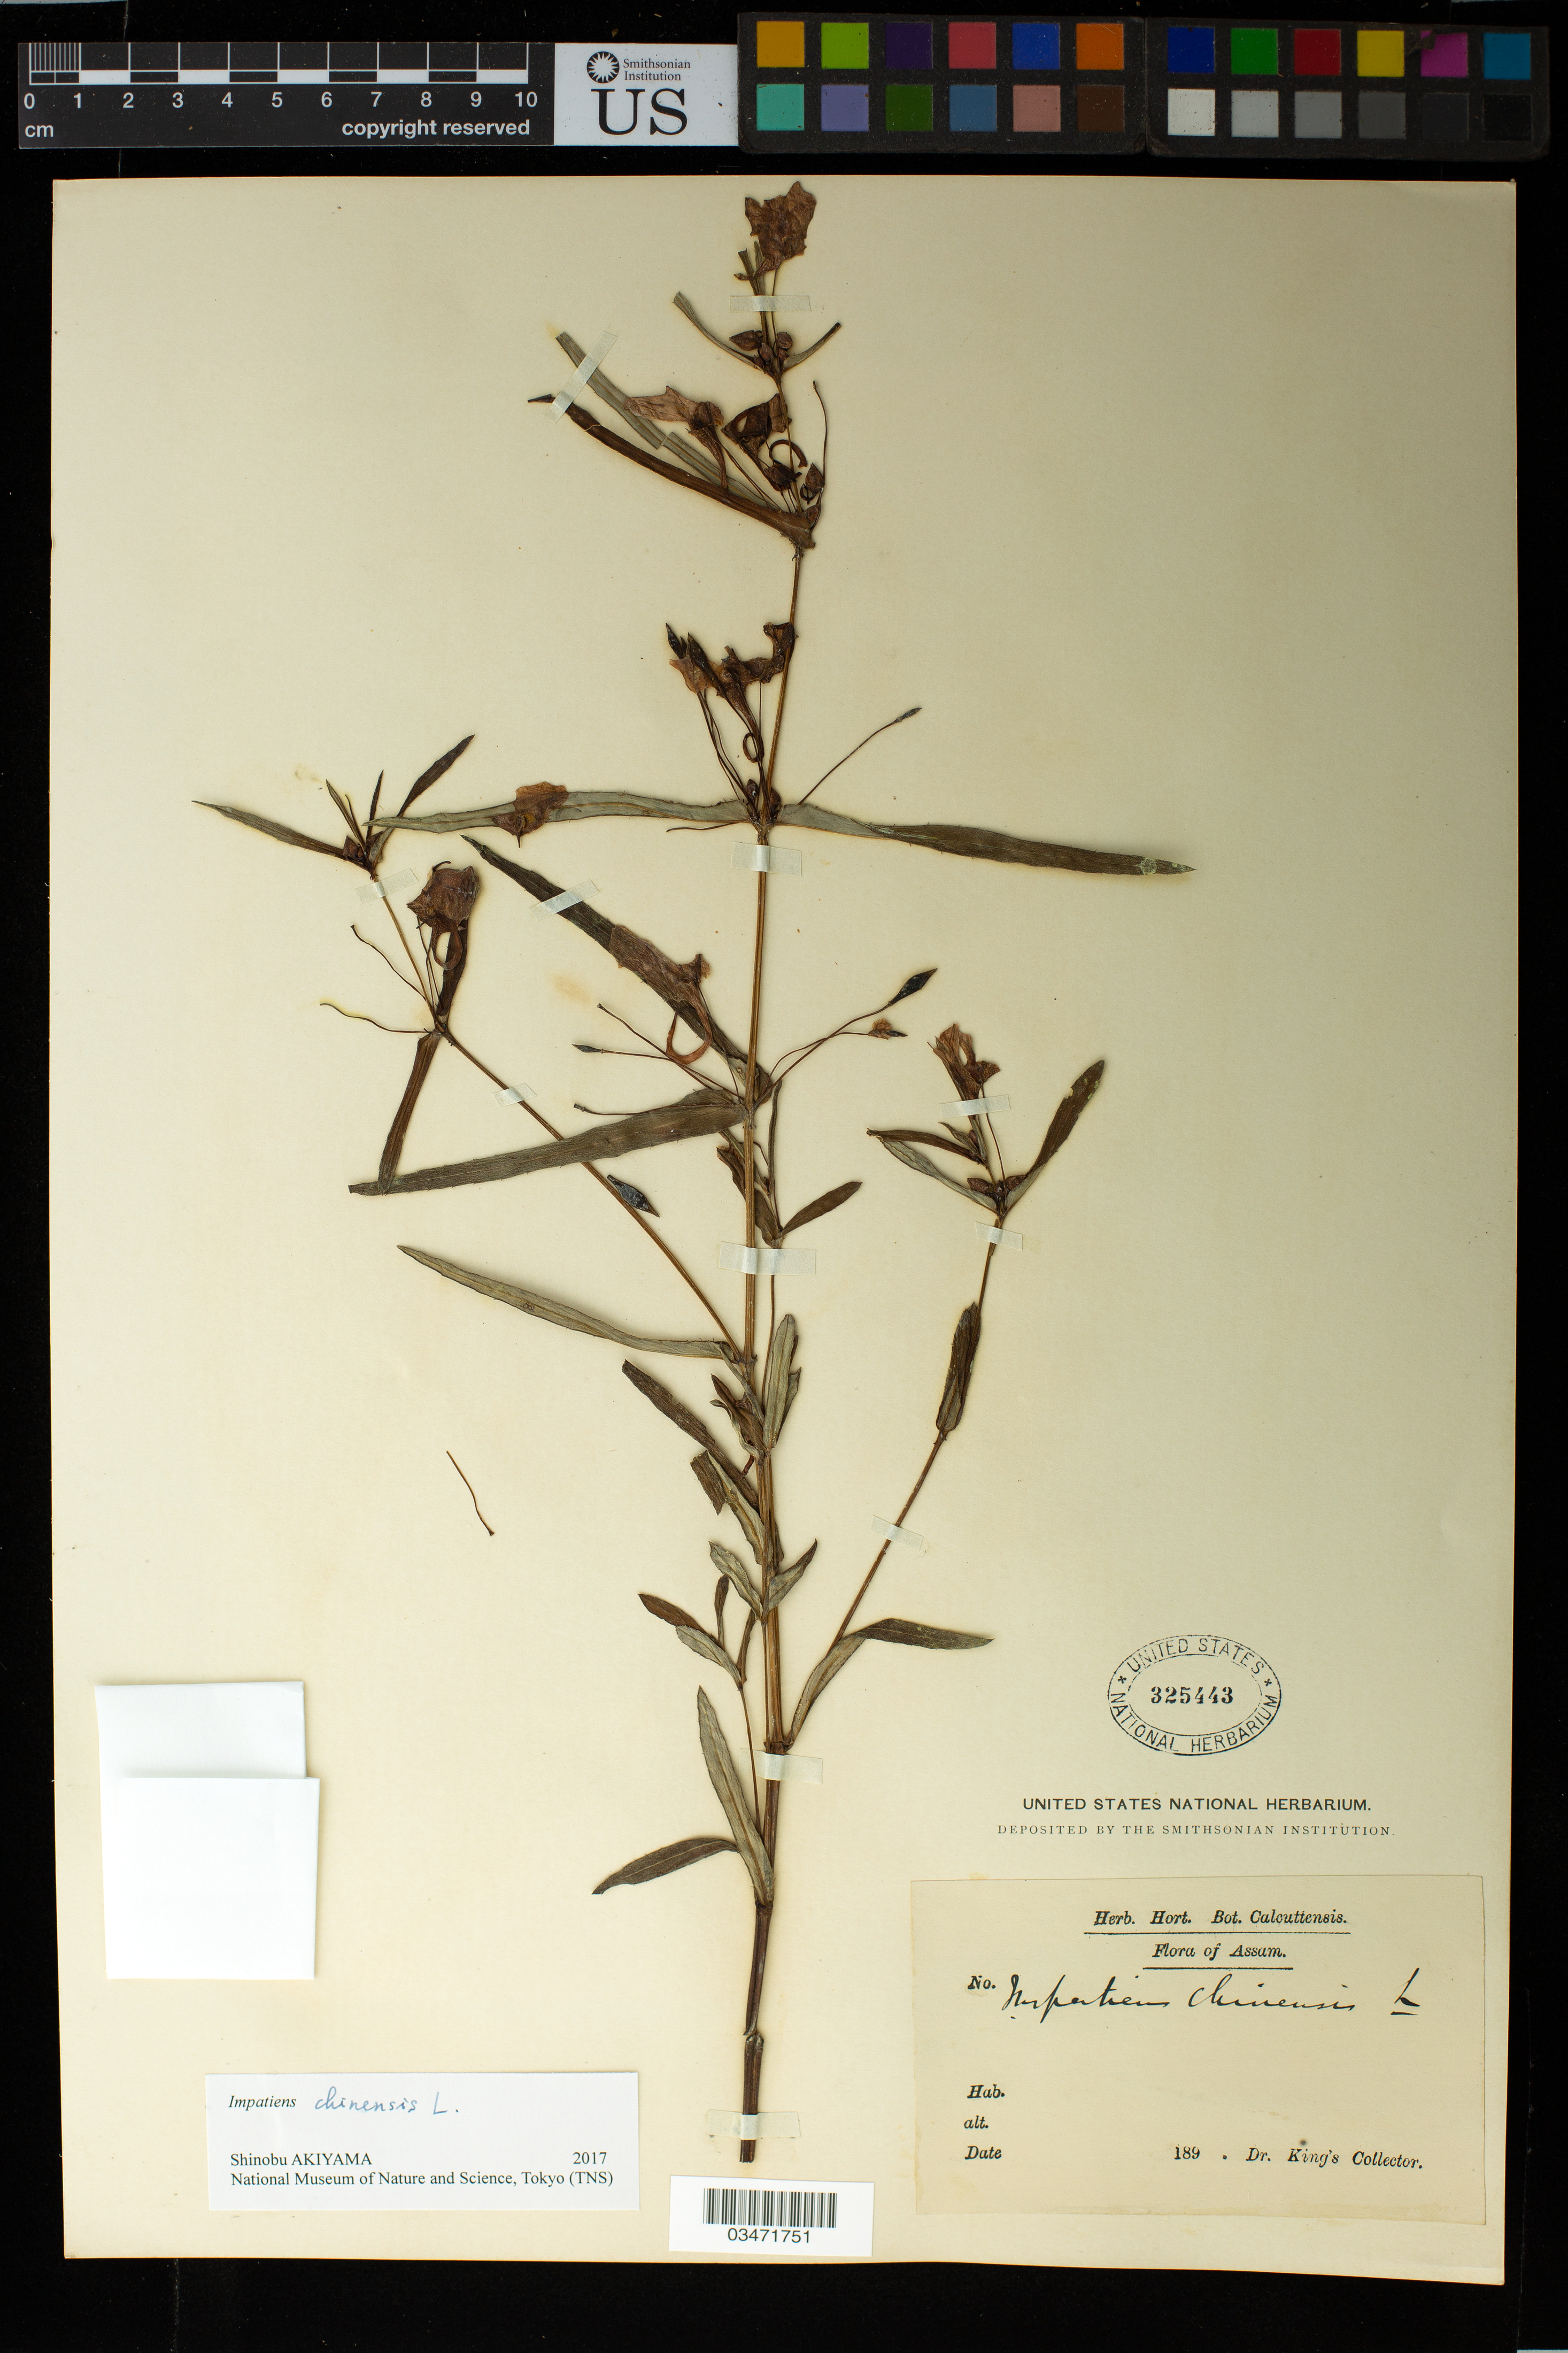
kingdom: Plantae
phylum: Tracheophyta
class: Magnoliopsida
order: Ericales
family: Balsaminaceae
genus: Impatiens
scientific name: Impatiens chinensis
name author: L.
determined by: Akiyama, Shinobu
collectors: Dr. King's collector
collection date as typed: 18--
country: India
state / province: Assam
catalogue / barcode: US 325443